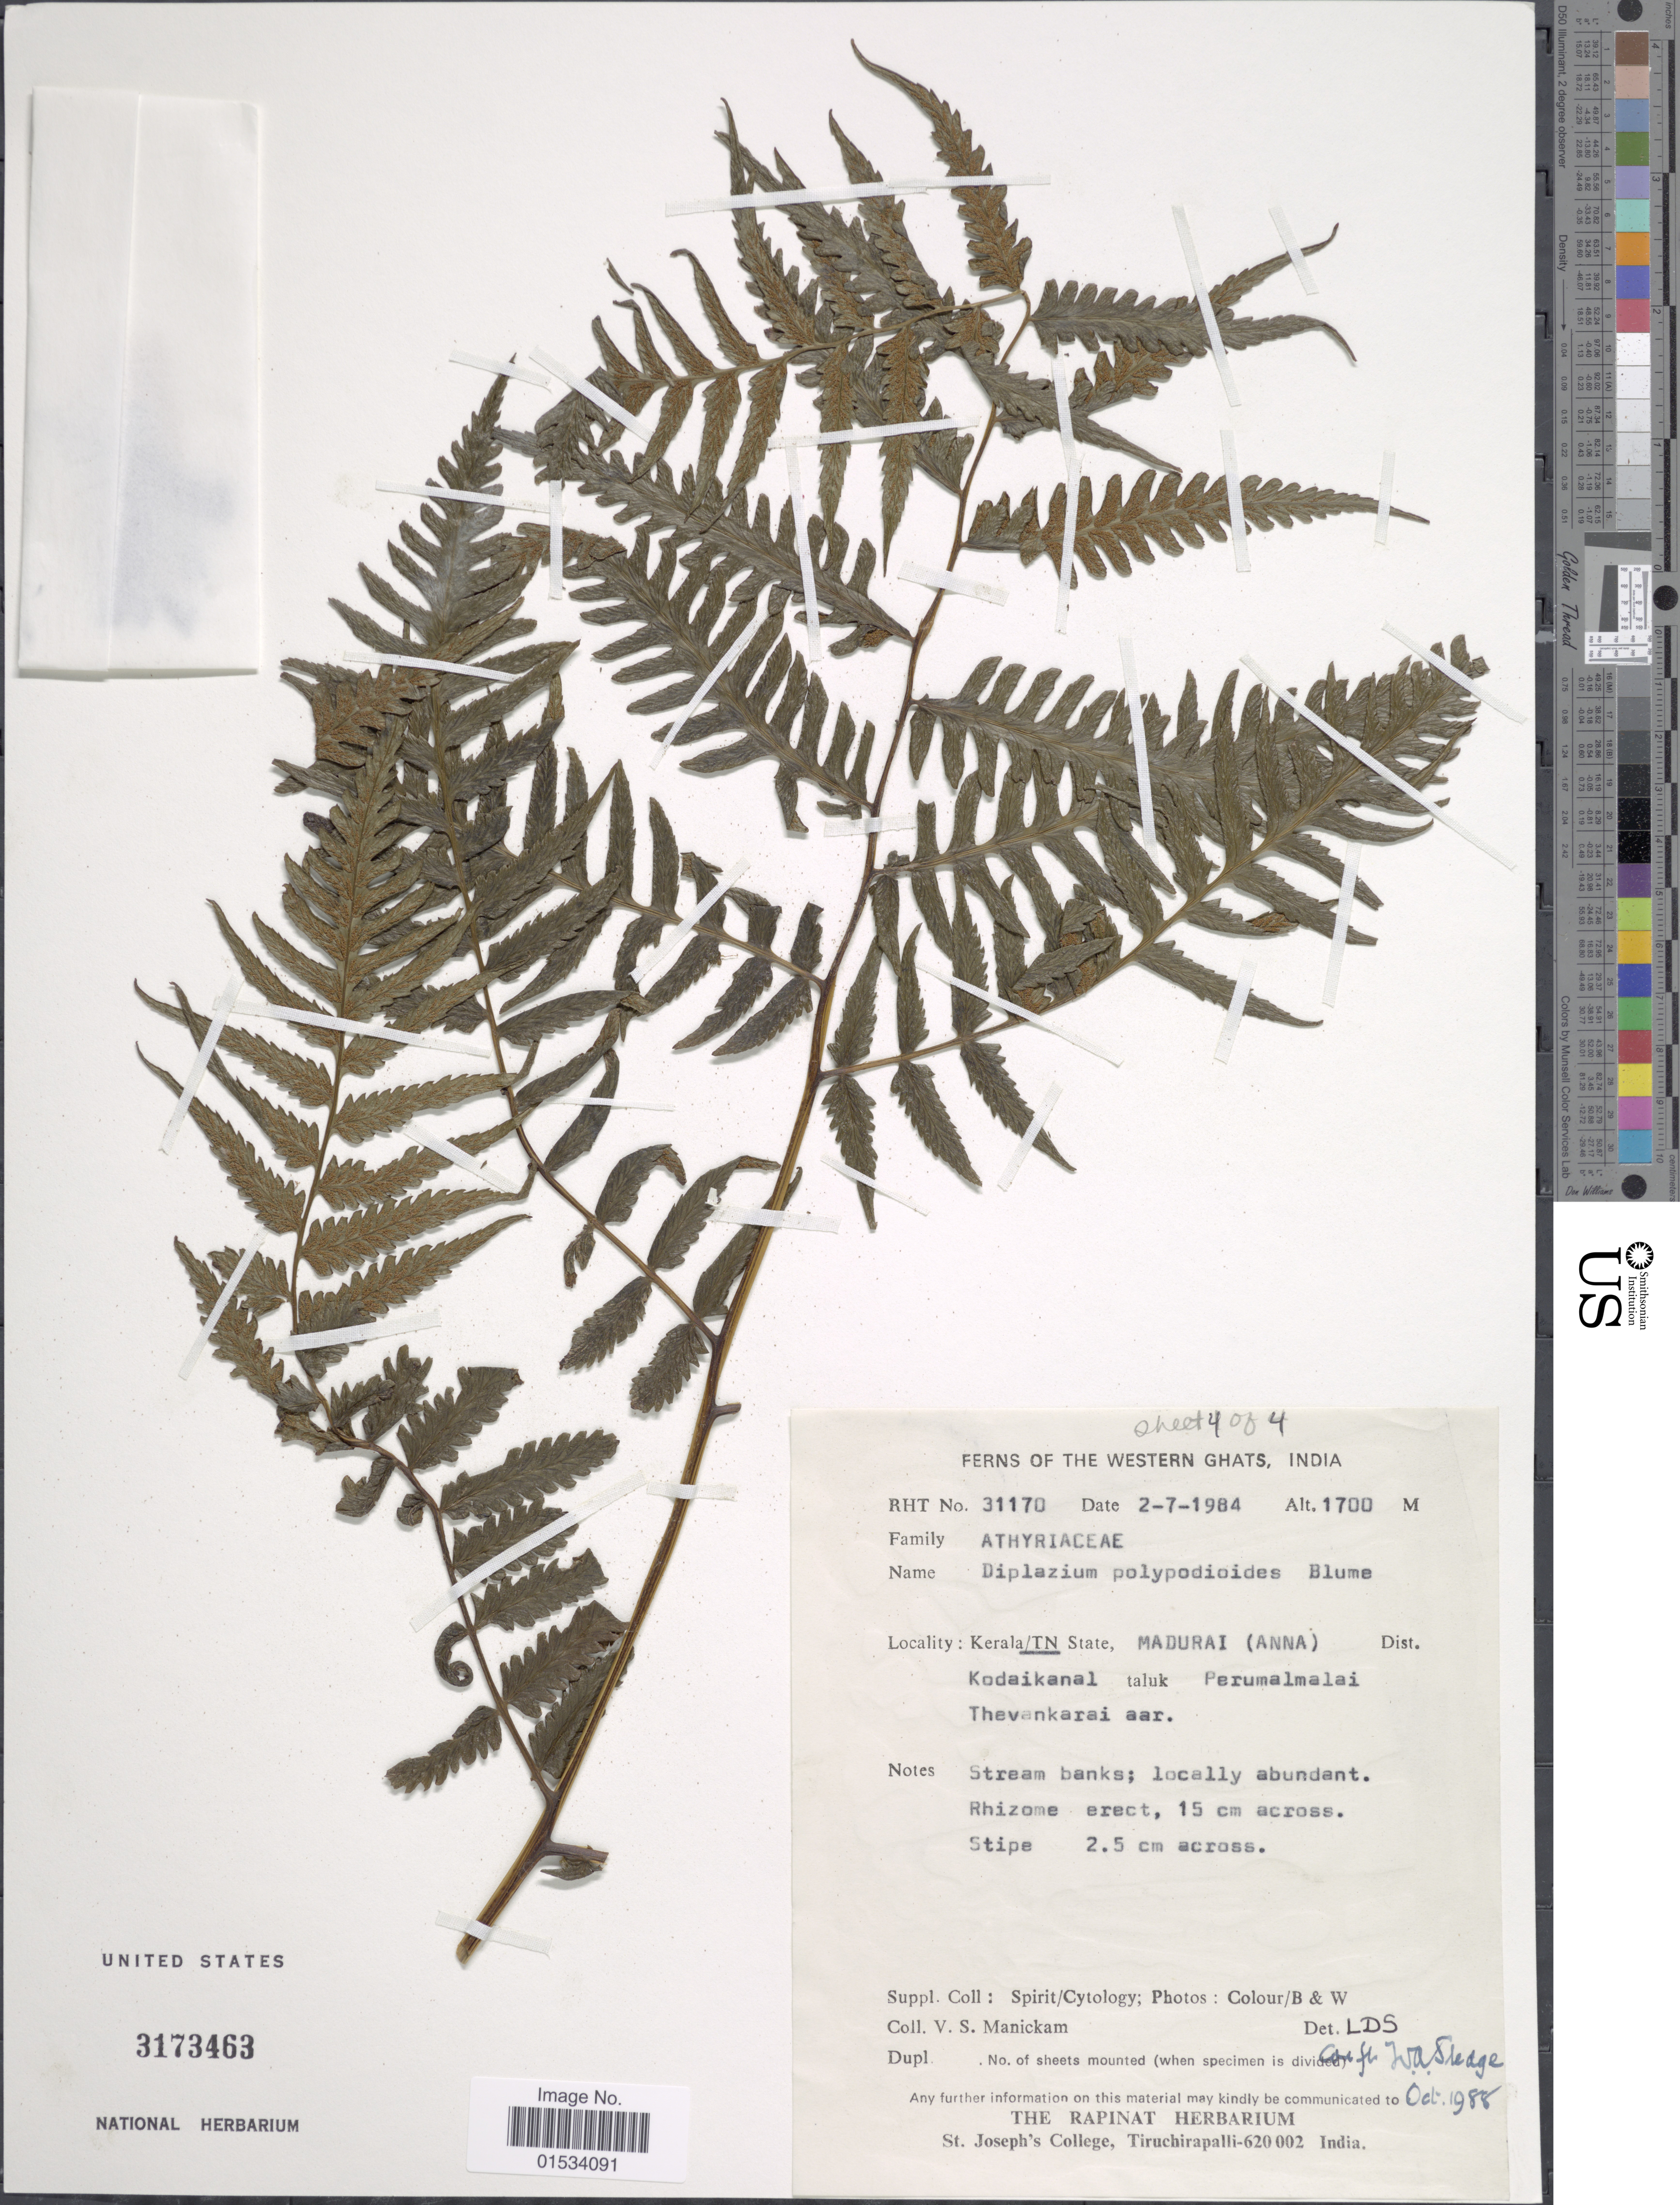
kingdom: Plantae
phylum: Tracheophyta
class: Polypodiopsida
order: Polypodiales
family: Athyriaceae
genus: Diplazium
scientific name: Diplazium polypodioides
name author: Blume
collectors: V. Manickam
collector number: RHT 31170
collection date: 1984-07-02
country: India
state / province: Kerala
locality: The Western Ghats, TN State, Madurai (Anna) Dist., Kodaikanal taluk Perumalmalai, Thevankarai aar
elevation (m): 1700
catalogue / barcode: US 3173463